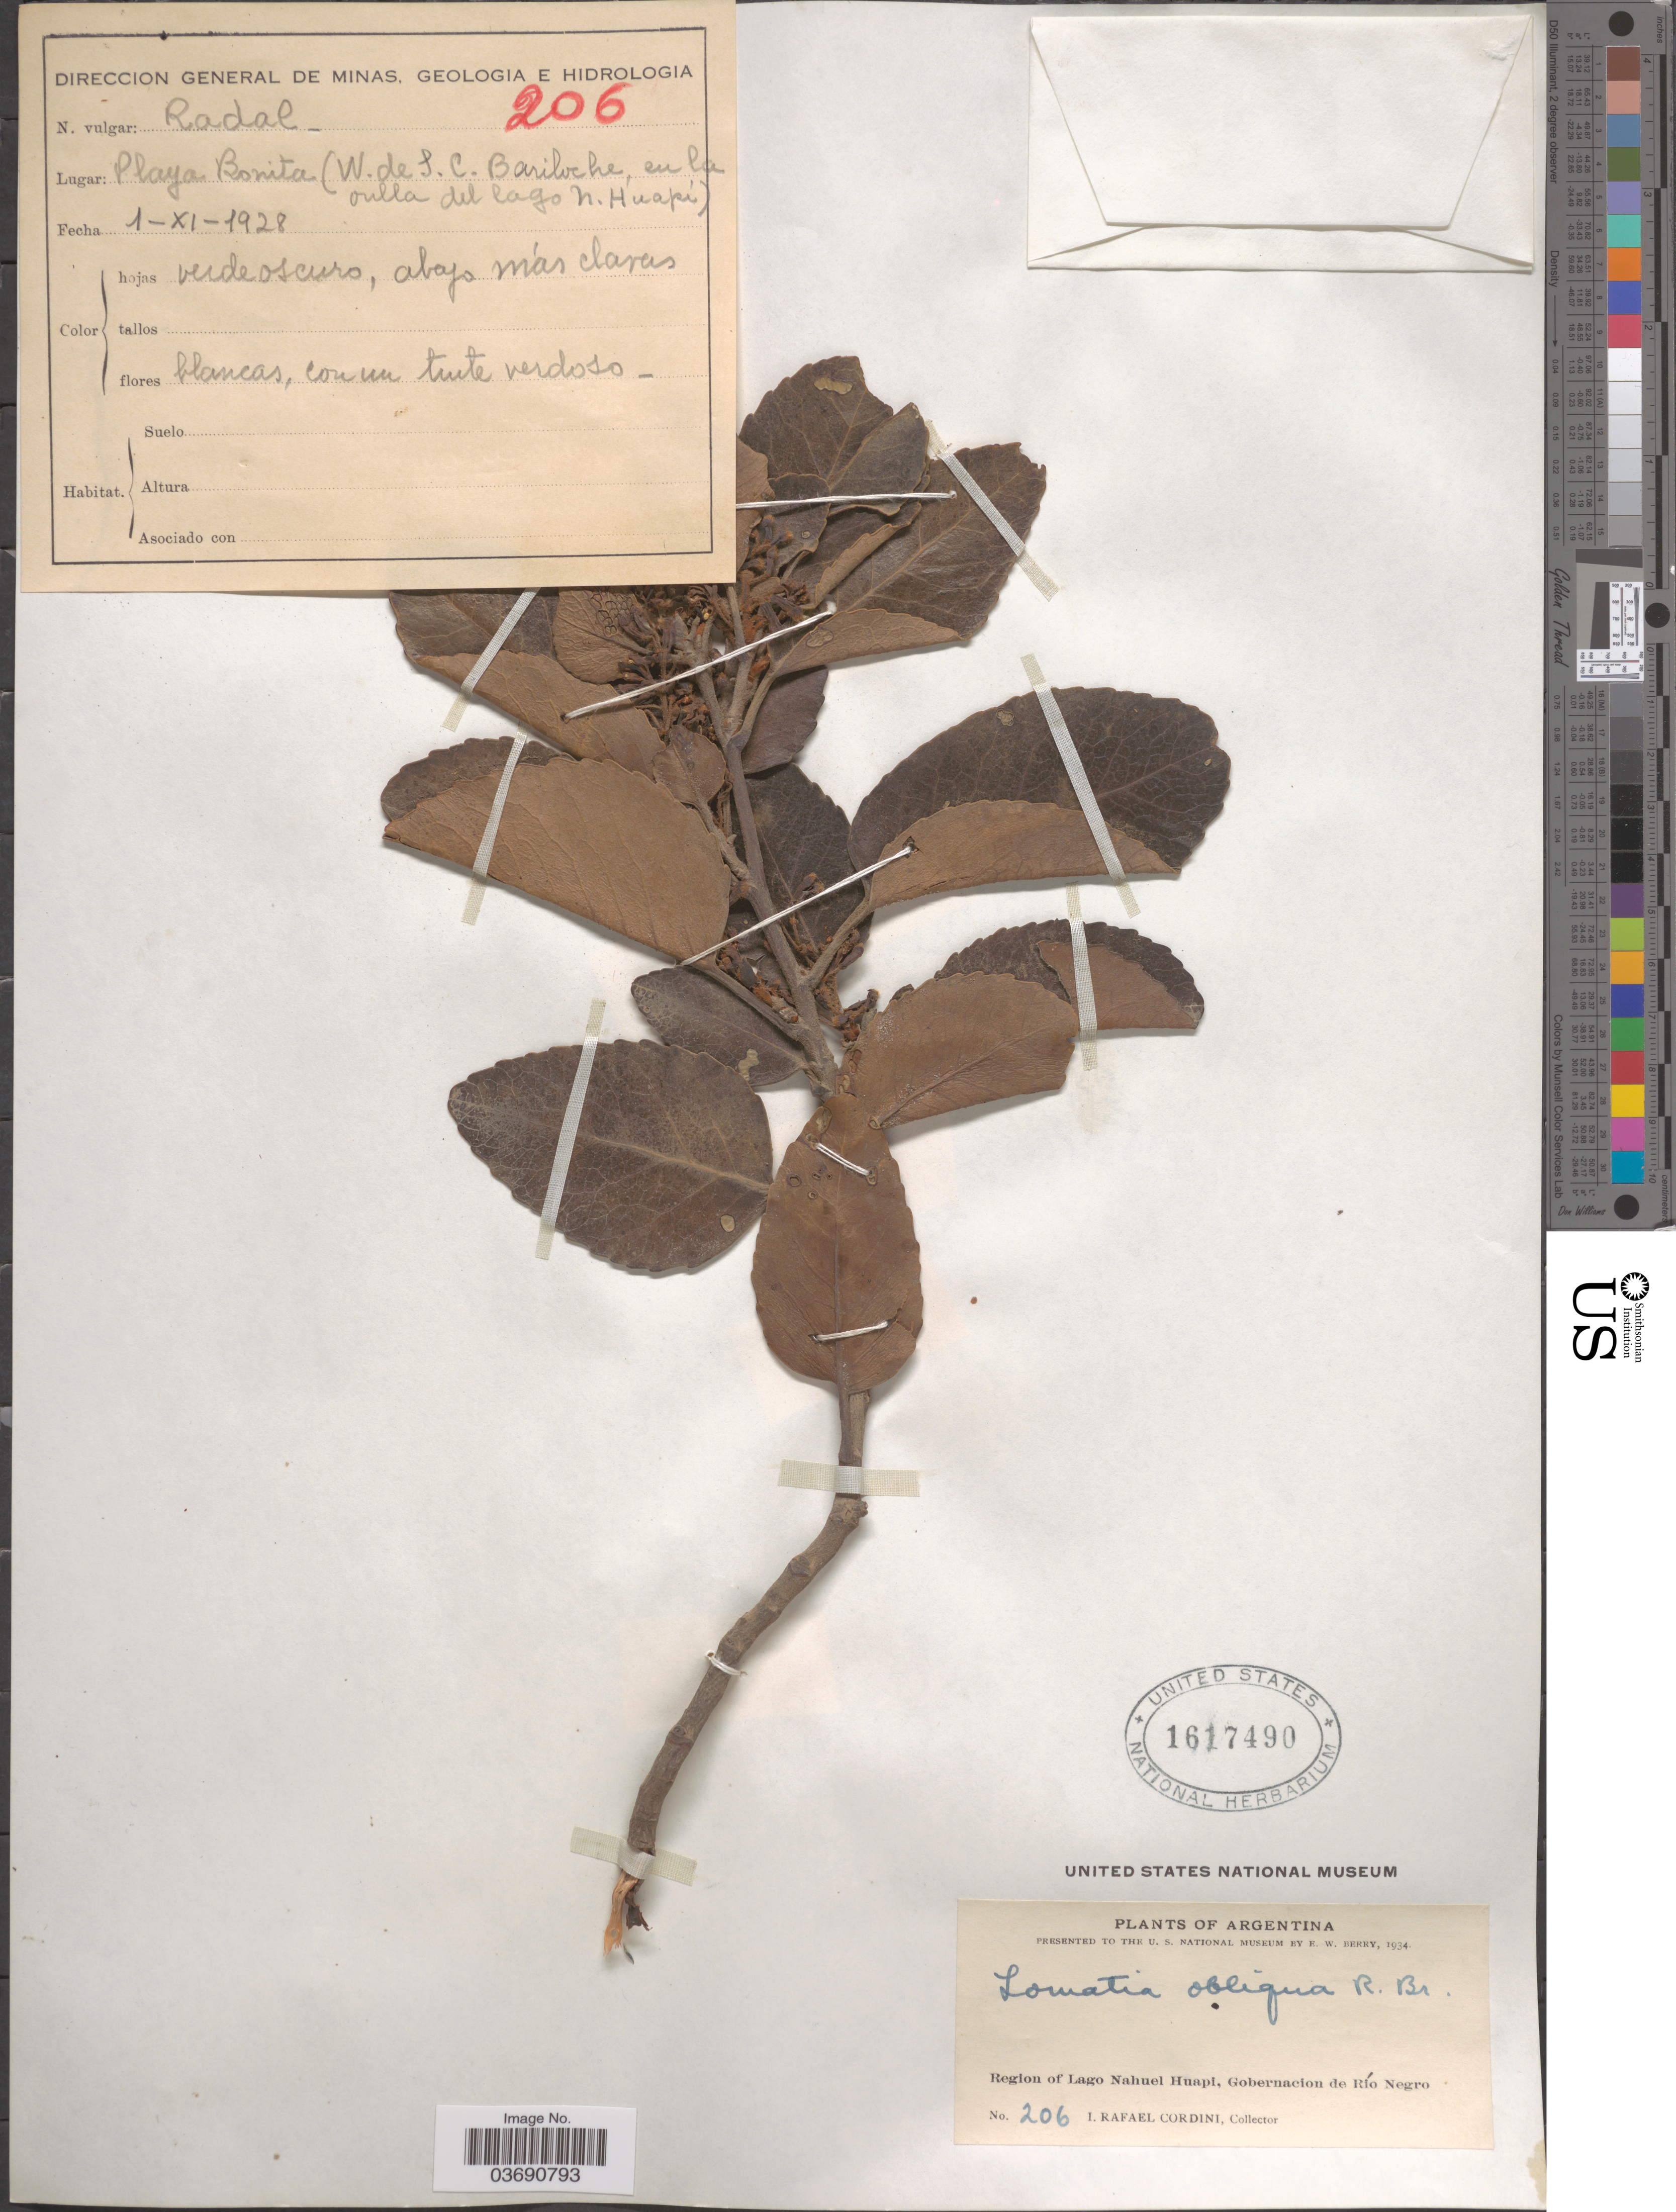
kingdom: Plantae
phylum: Tracheophyta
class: Magnoliopsida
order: Proteales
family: Proteaceae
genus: Lomatia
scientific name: Lomatia hirsuta subsp. obliqua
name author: (Ruiz & Pav.) R.T. Penn.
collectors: I. Cordini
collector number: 206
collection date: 1928-11-01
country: Argentina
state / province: Rio Negro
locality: Region of Lago Nahuel Huapi, Gobernacion de Río Negro. Playa Bonita (W. de S.C. Bariloche, en la orilla del lago N. Huapí).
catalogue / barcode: US 1617490